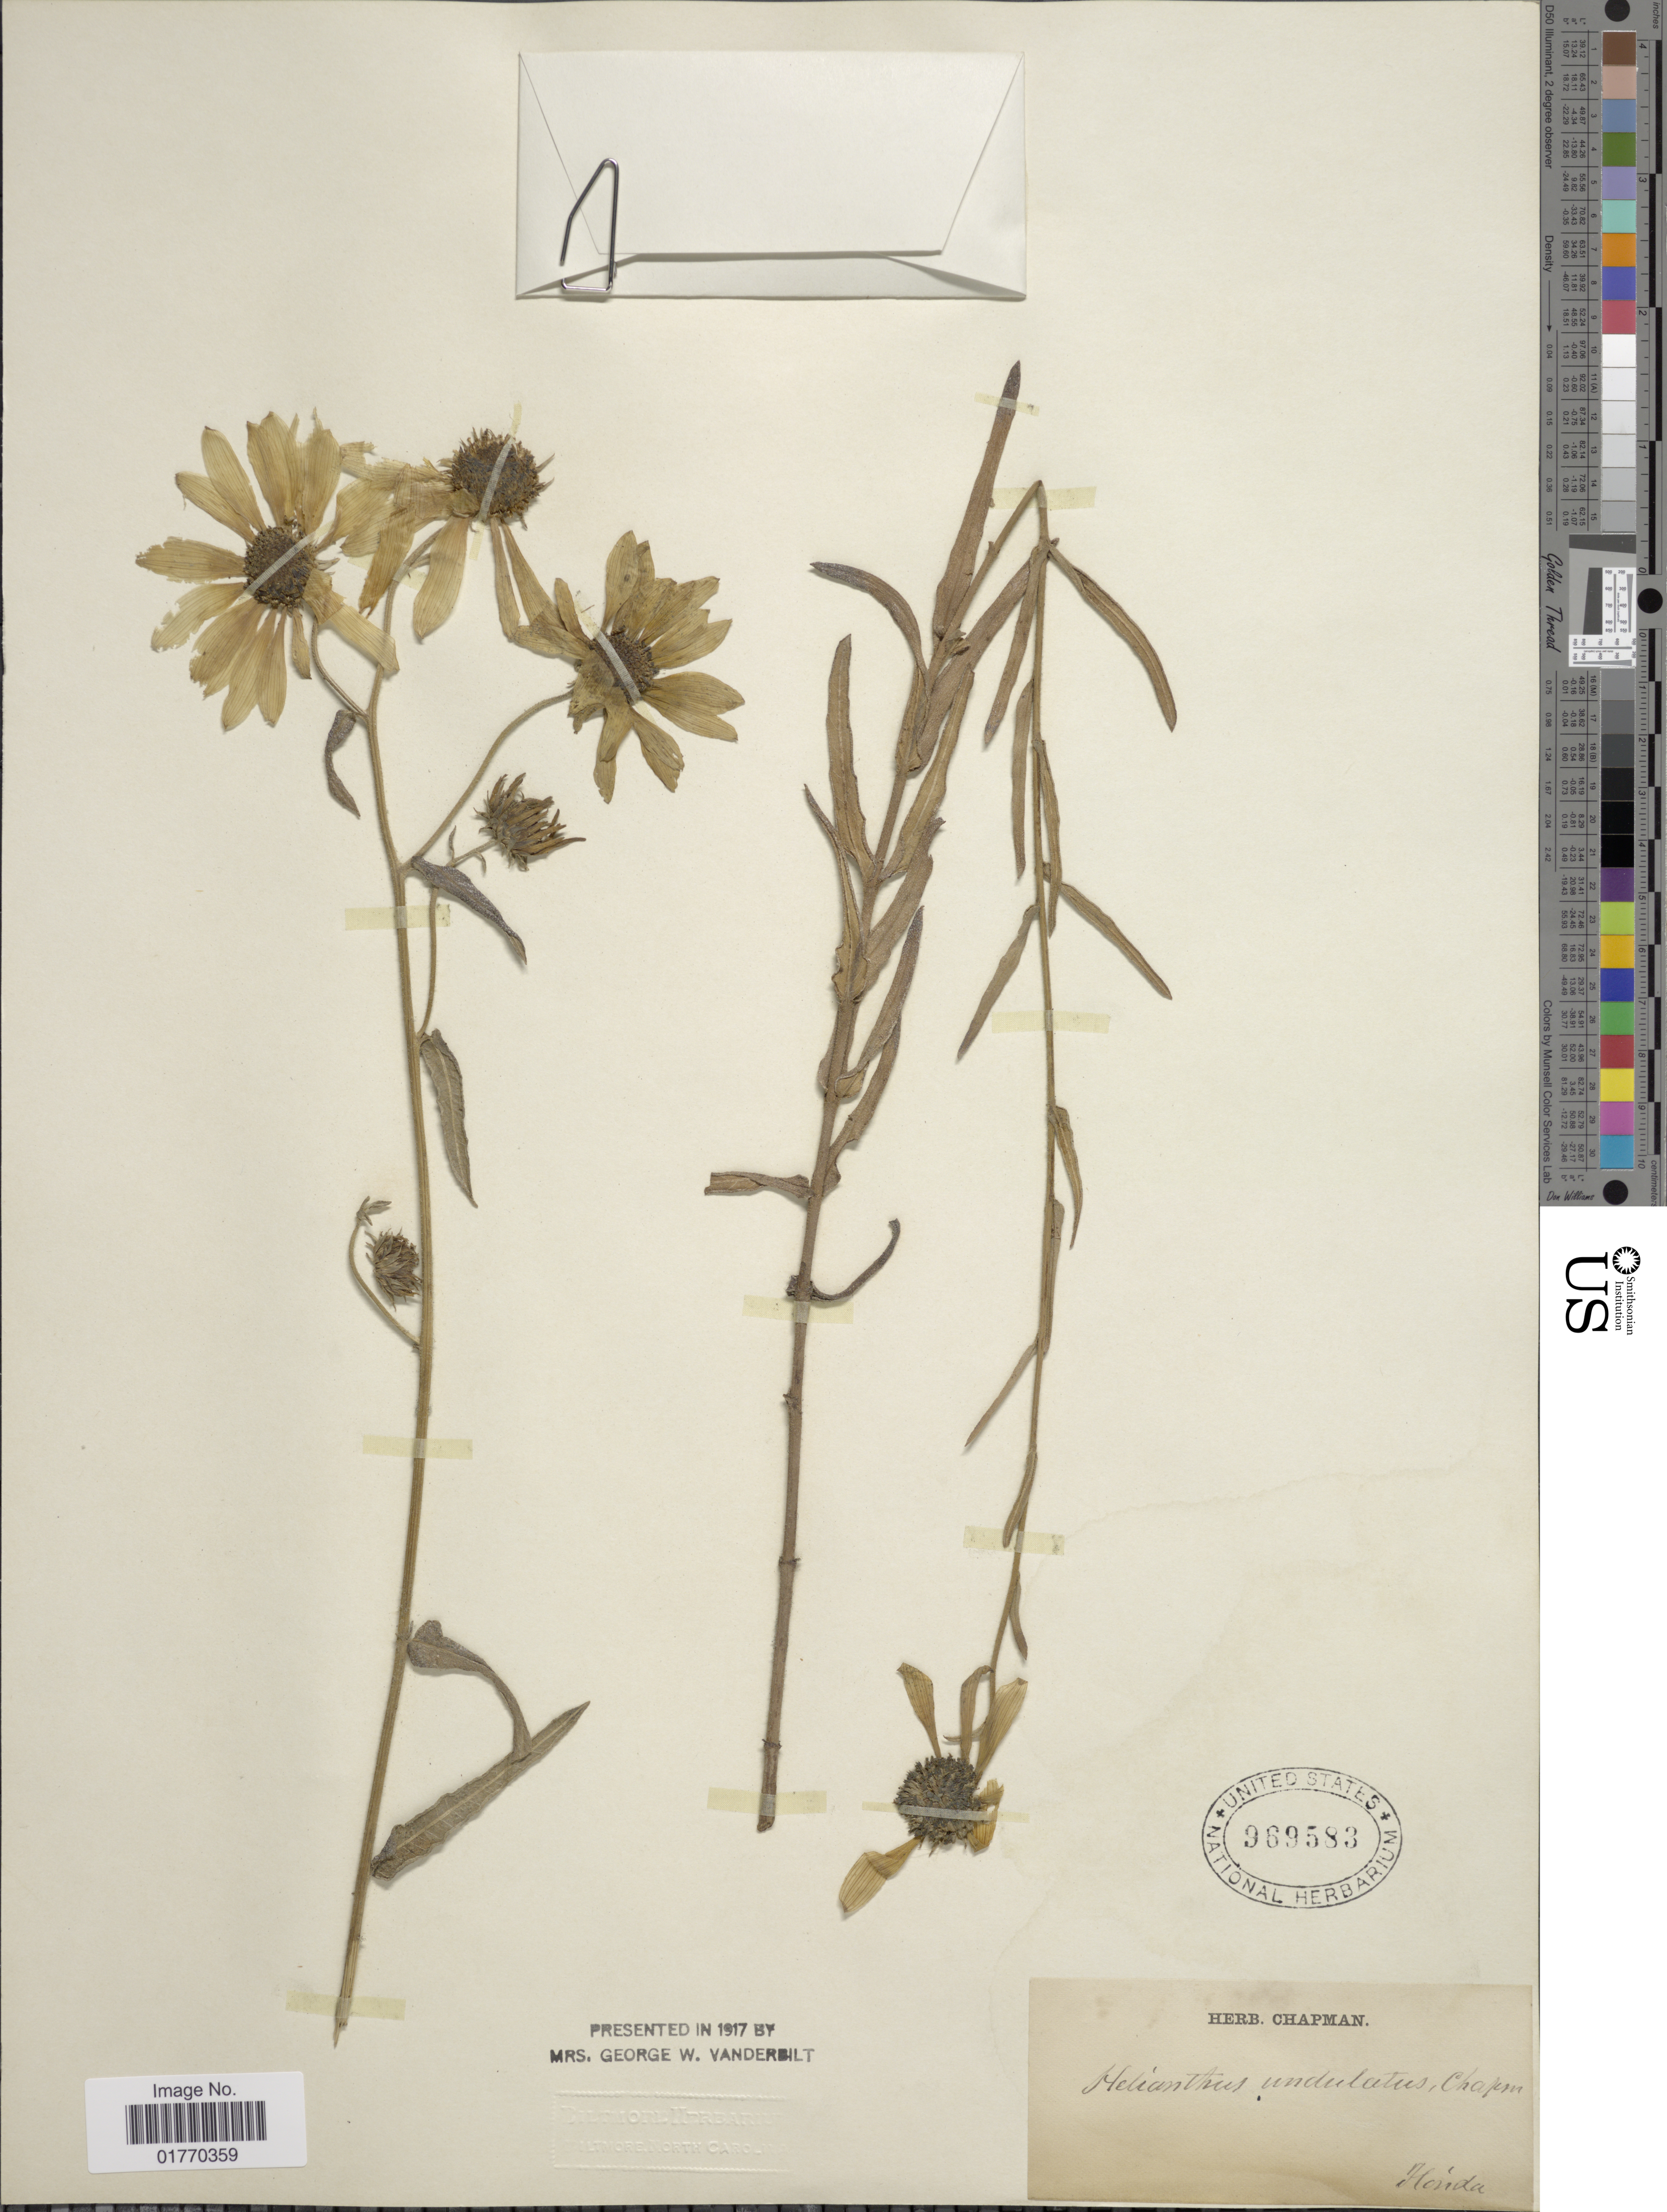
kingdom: Plantae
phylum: Tracheophyta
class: Magnoliopsida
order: Asterales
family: Asteraceae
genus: Helianthus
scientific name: Helianthus floridanus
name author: A. Gray ex Chapm.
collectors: ex herb. Chapman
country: United States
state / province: Florida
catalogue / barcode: US 969583